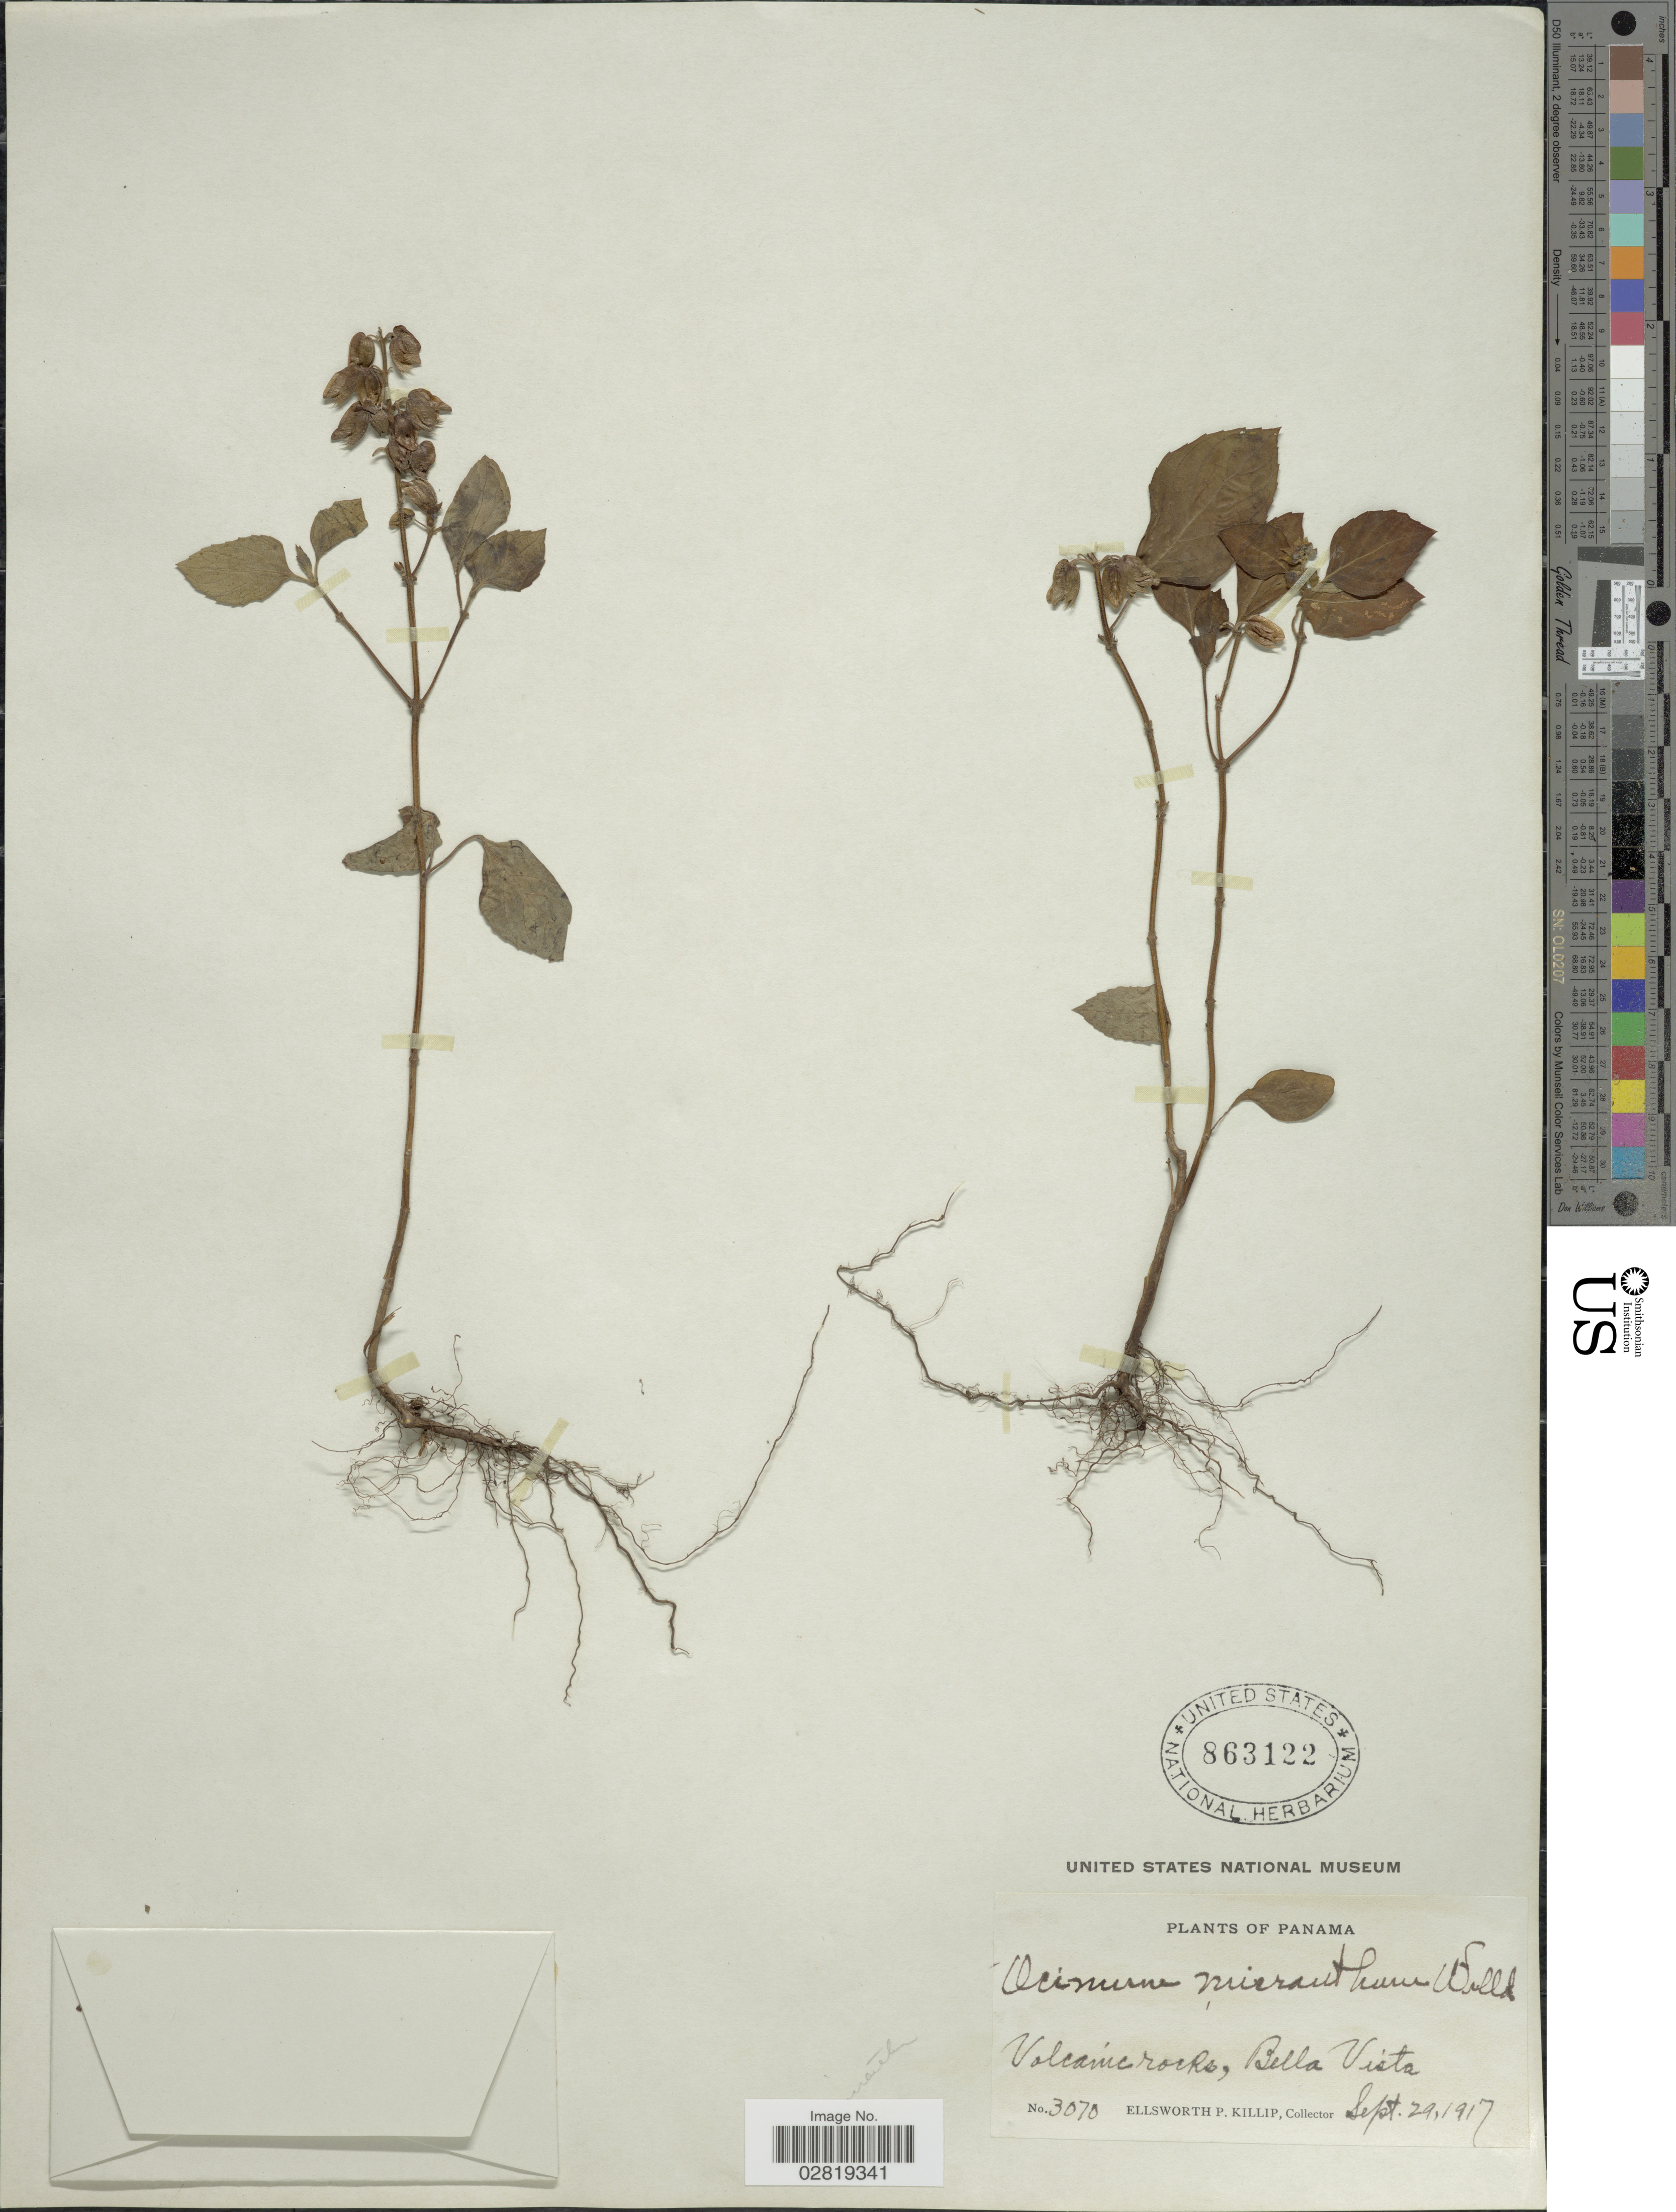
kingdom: Plantae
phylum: Tracheophyta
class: Magnoliopsida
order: Lamiales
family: Lamiaceae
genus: Ocimum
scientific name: Ocimum campechianum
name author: Mill.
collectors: E. P. Killip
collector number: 3070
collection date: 1917-09-29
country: Panama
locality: Bella Vista.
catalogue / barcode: US 863122